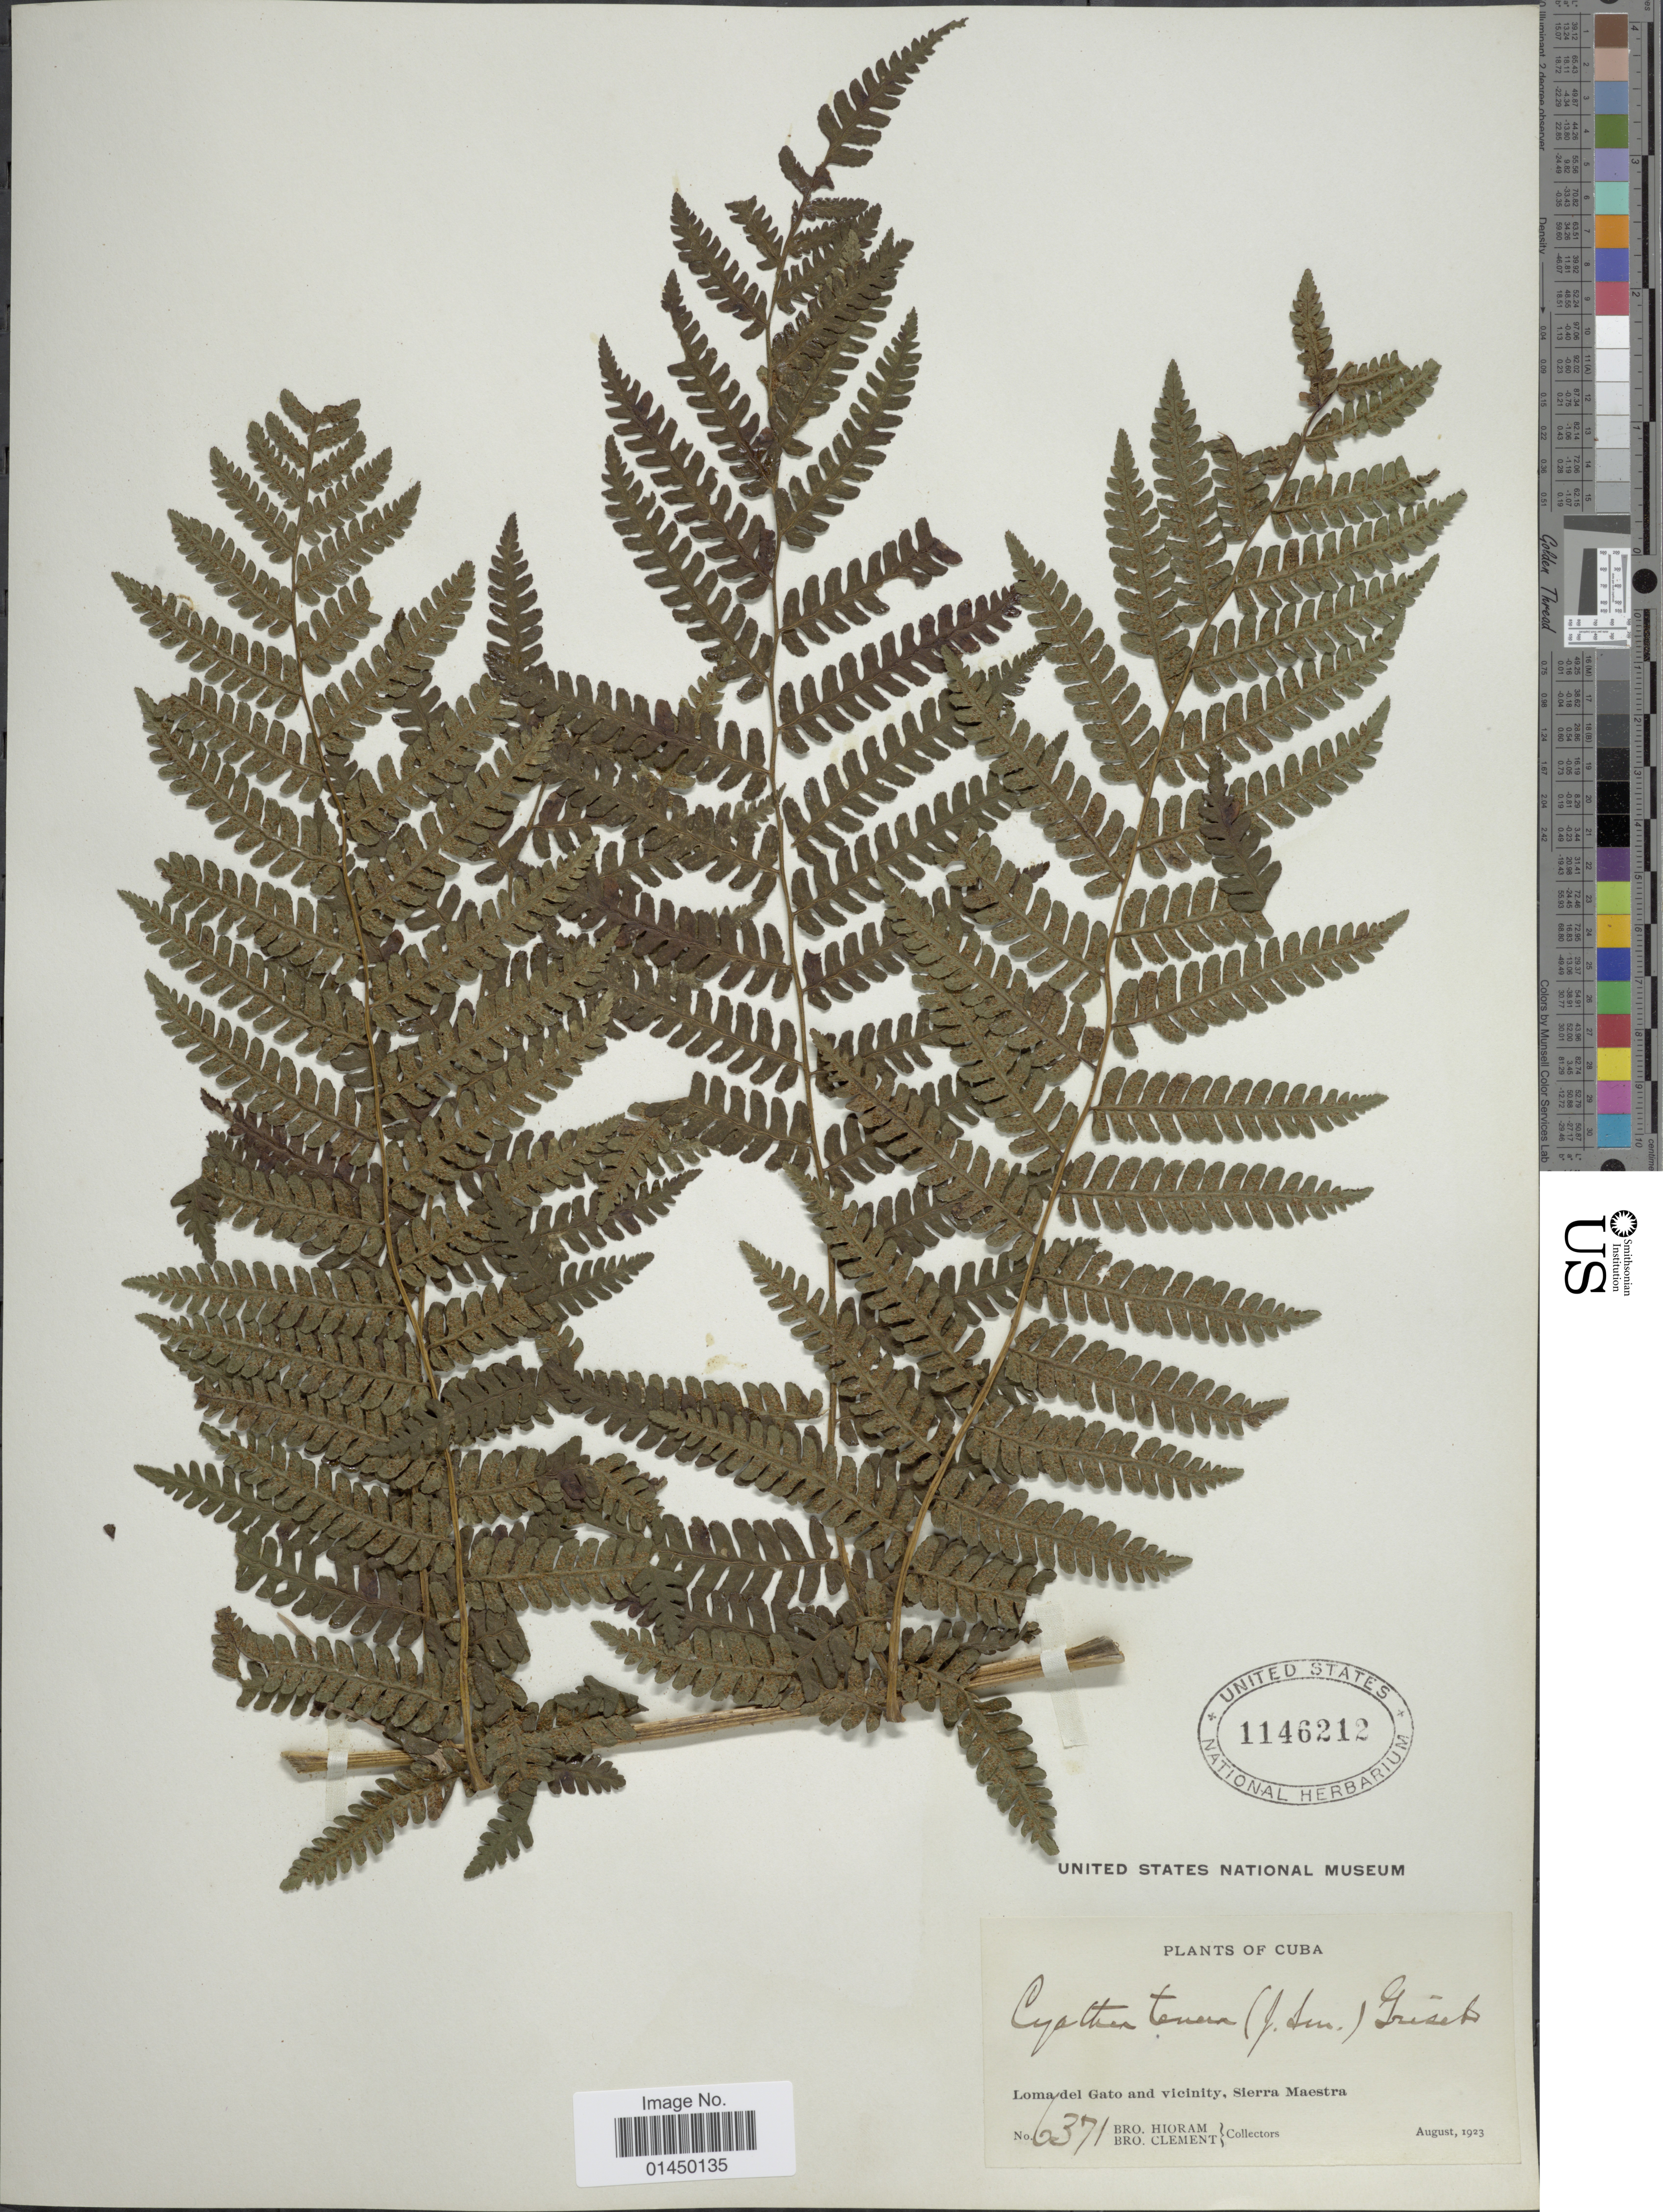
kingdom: Plantae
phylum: Tracheophyta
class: Polypodiopsida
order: Cyatheales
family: Cyatheaceae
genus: Cyathea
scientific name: Cyathea furfuracea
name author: Christ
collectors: Bro. Hioram & B. Clement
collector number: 6371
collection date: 1923-08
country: Cuba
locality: Loma del Gato and vicinity, Sierra Maestra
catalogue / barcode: US 1146212